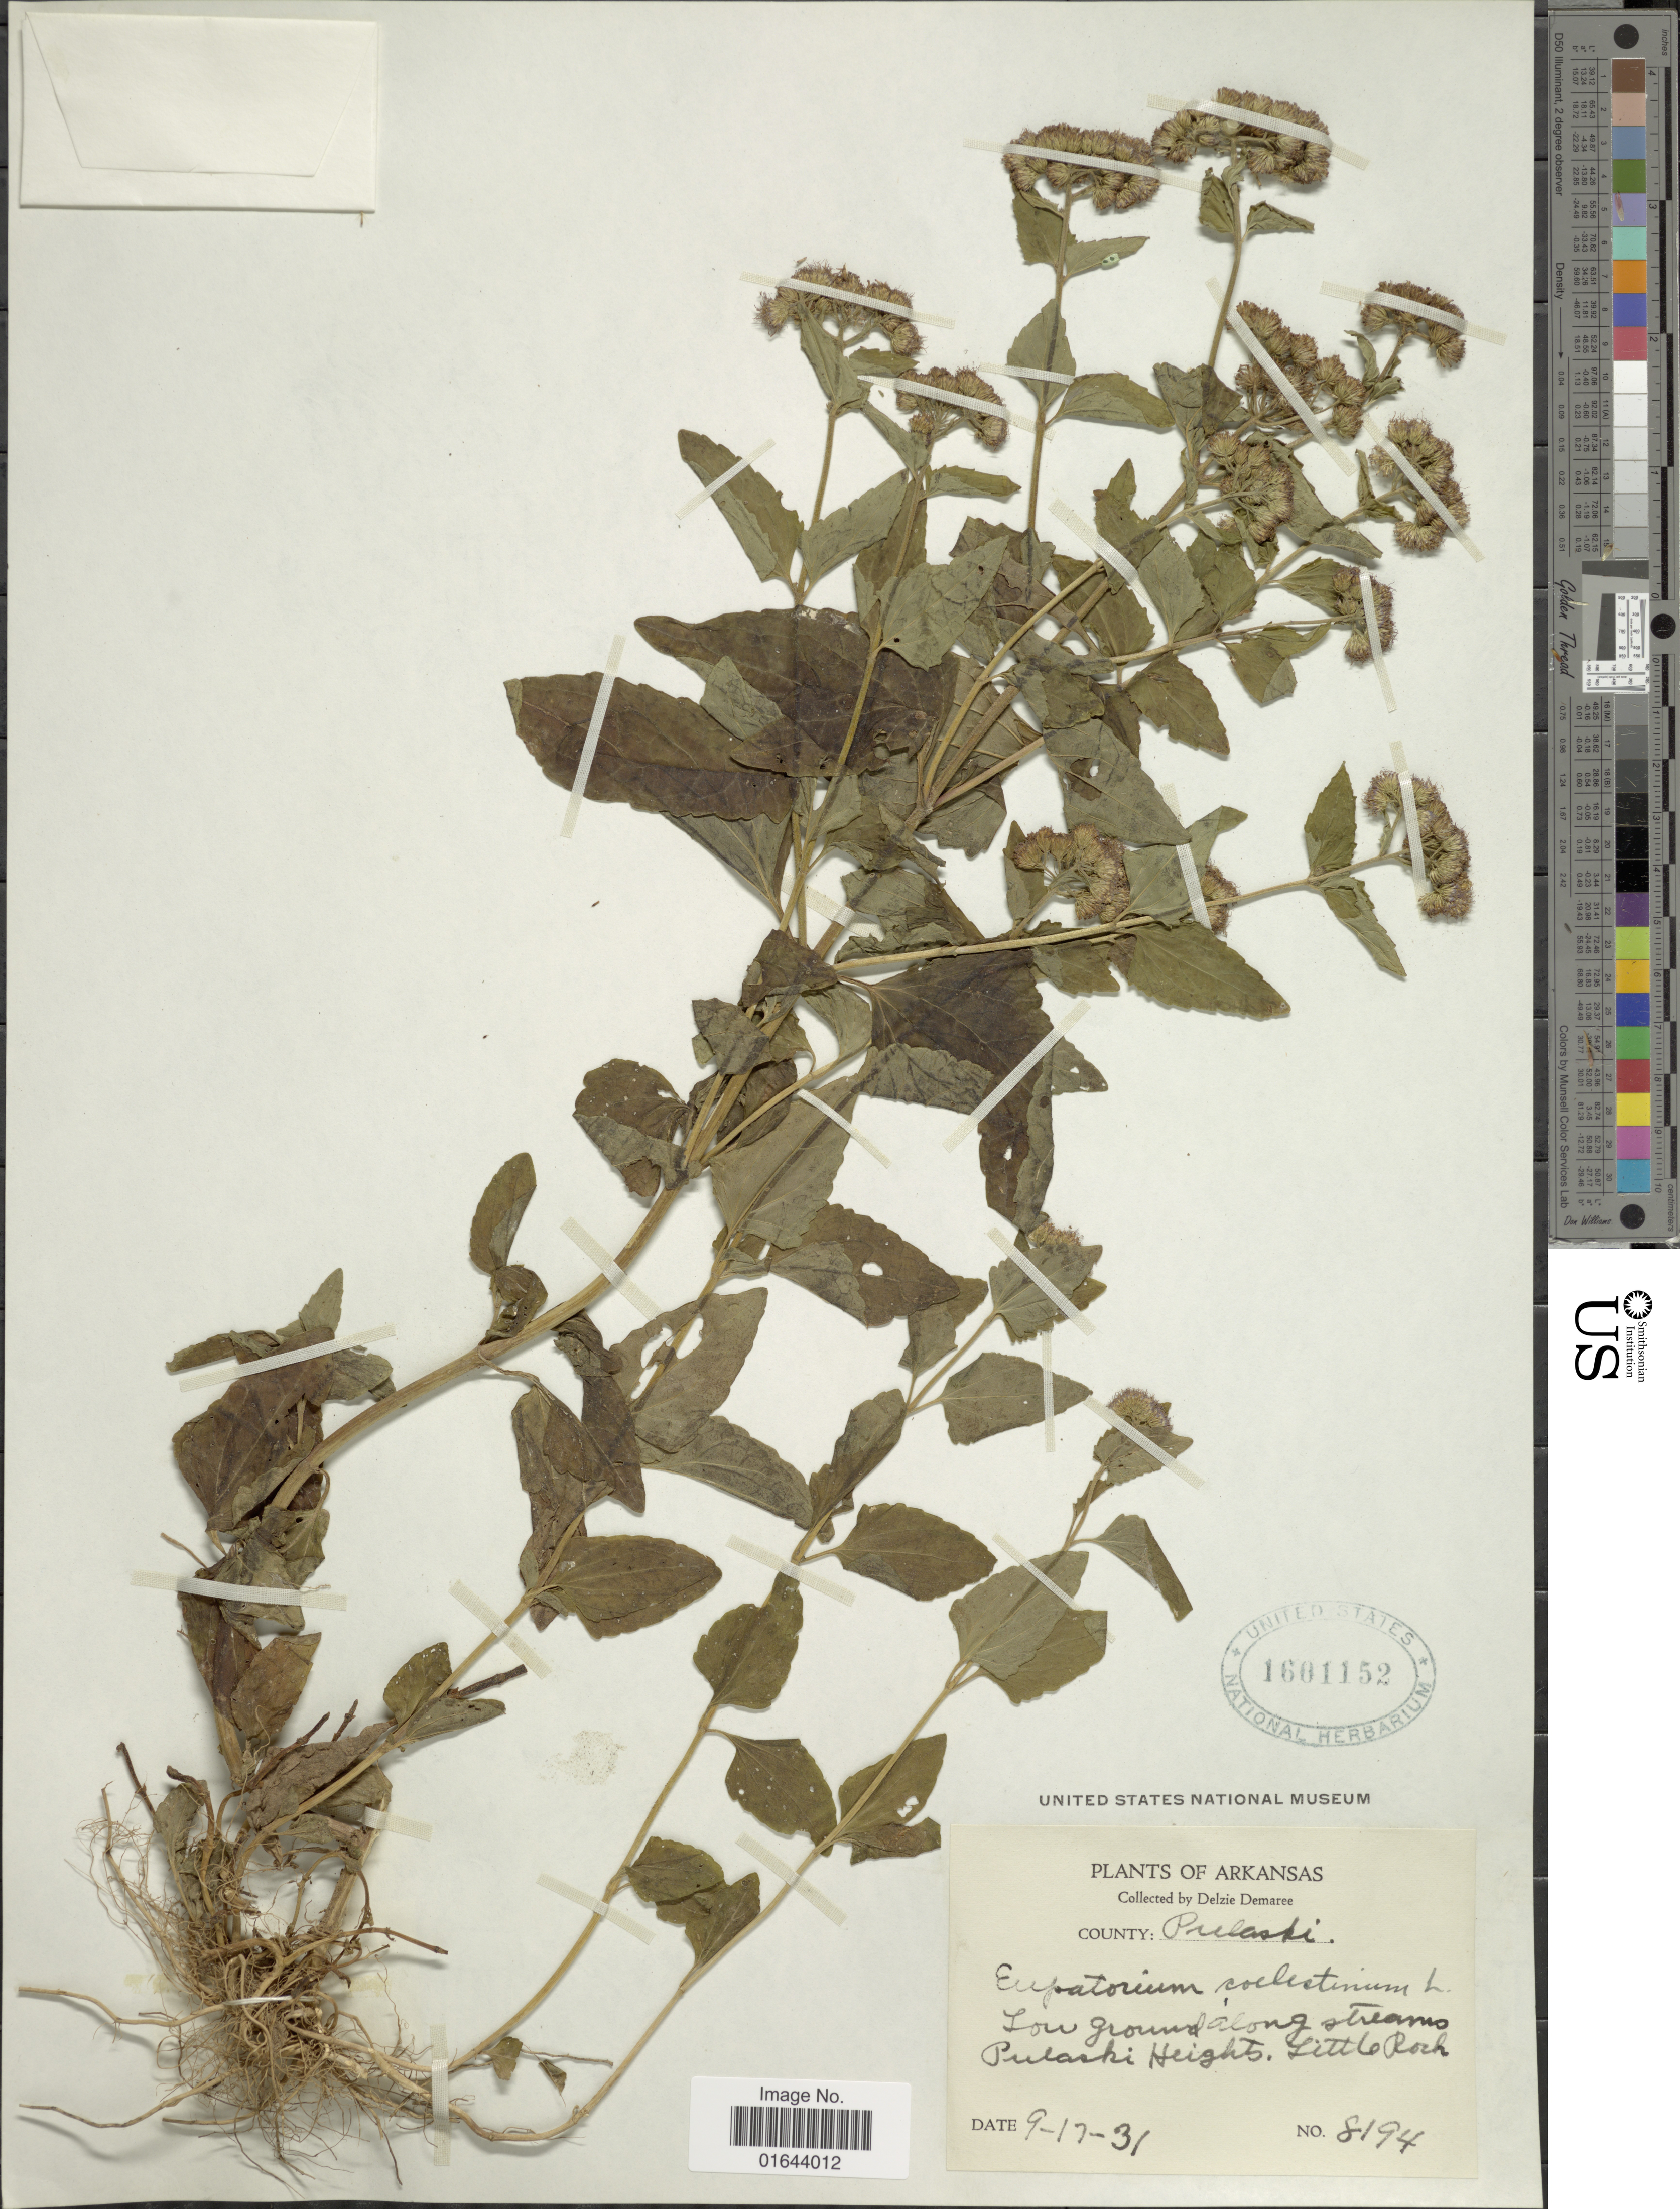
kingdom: Plantae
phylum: Tracheophyta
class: Magnoliopsida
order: Asterales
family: Asteraceae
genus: Conoclinium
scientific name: Conoclinium coelestinum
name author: (L.) DC.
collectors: D. Demaree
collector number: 8194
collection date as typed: Transcribed d/m/y: 17/9/31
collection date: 1931-09-17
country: United States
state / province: Arkansas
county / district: Pulaski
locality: County: Pulaski Low ground along streams Pulaski Heights. Little Rock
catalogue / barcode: US 1601152